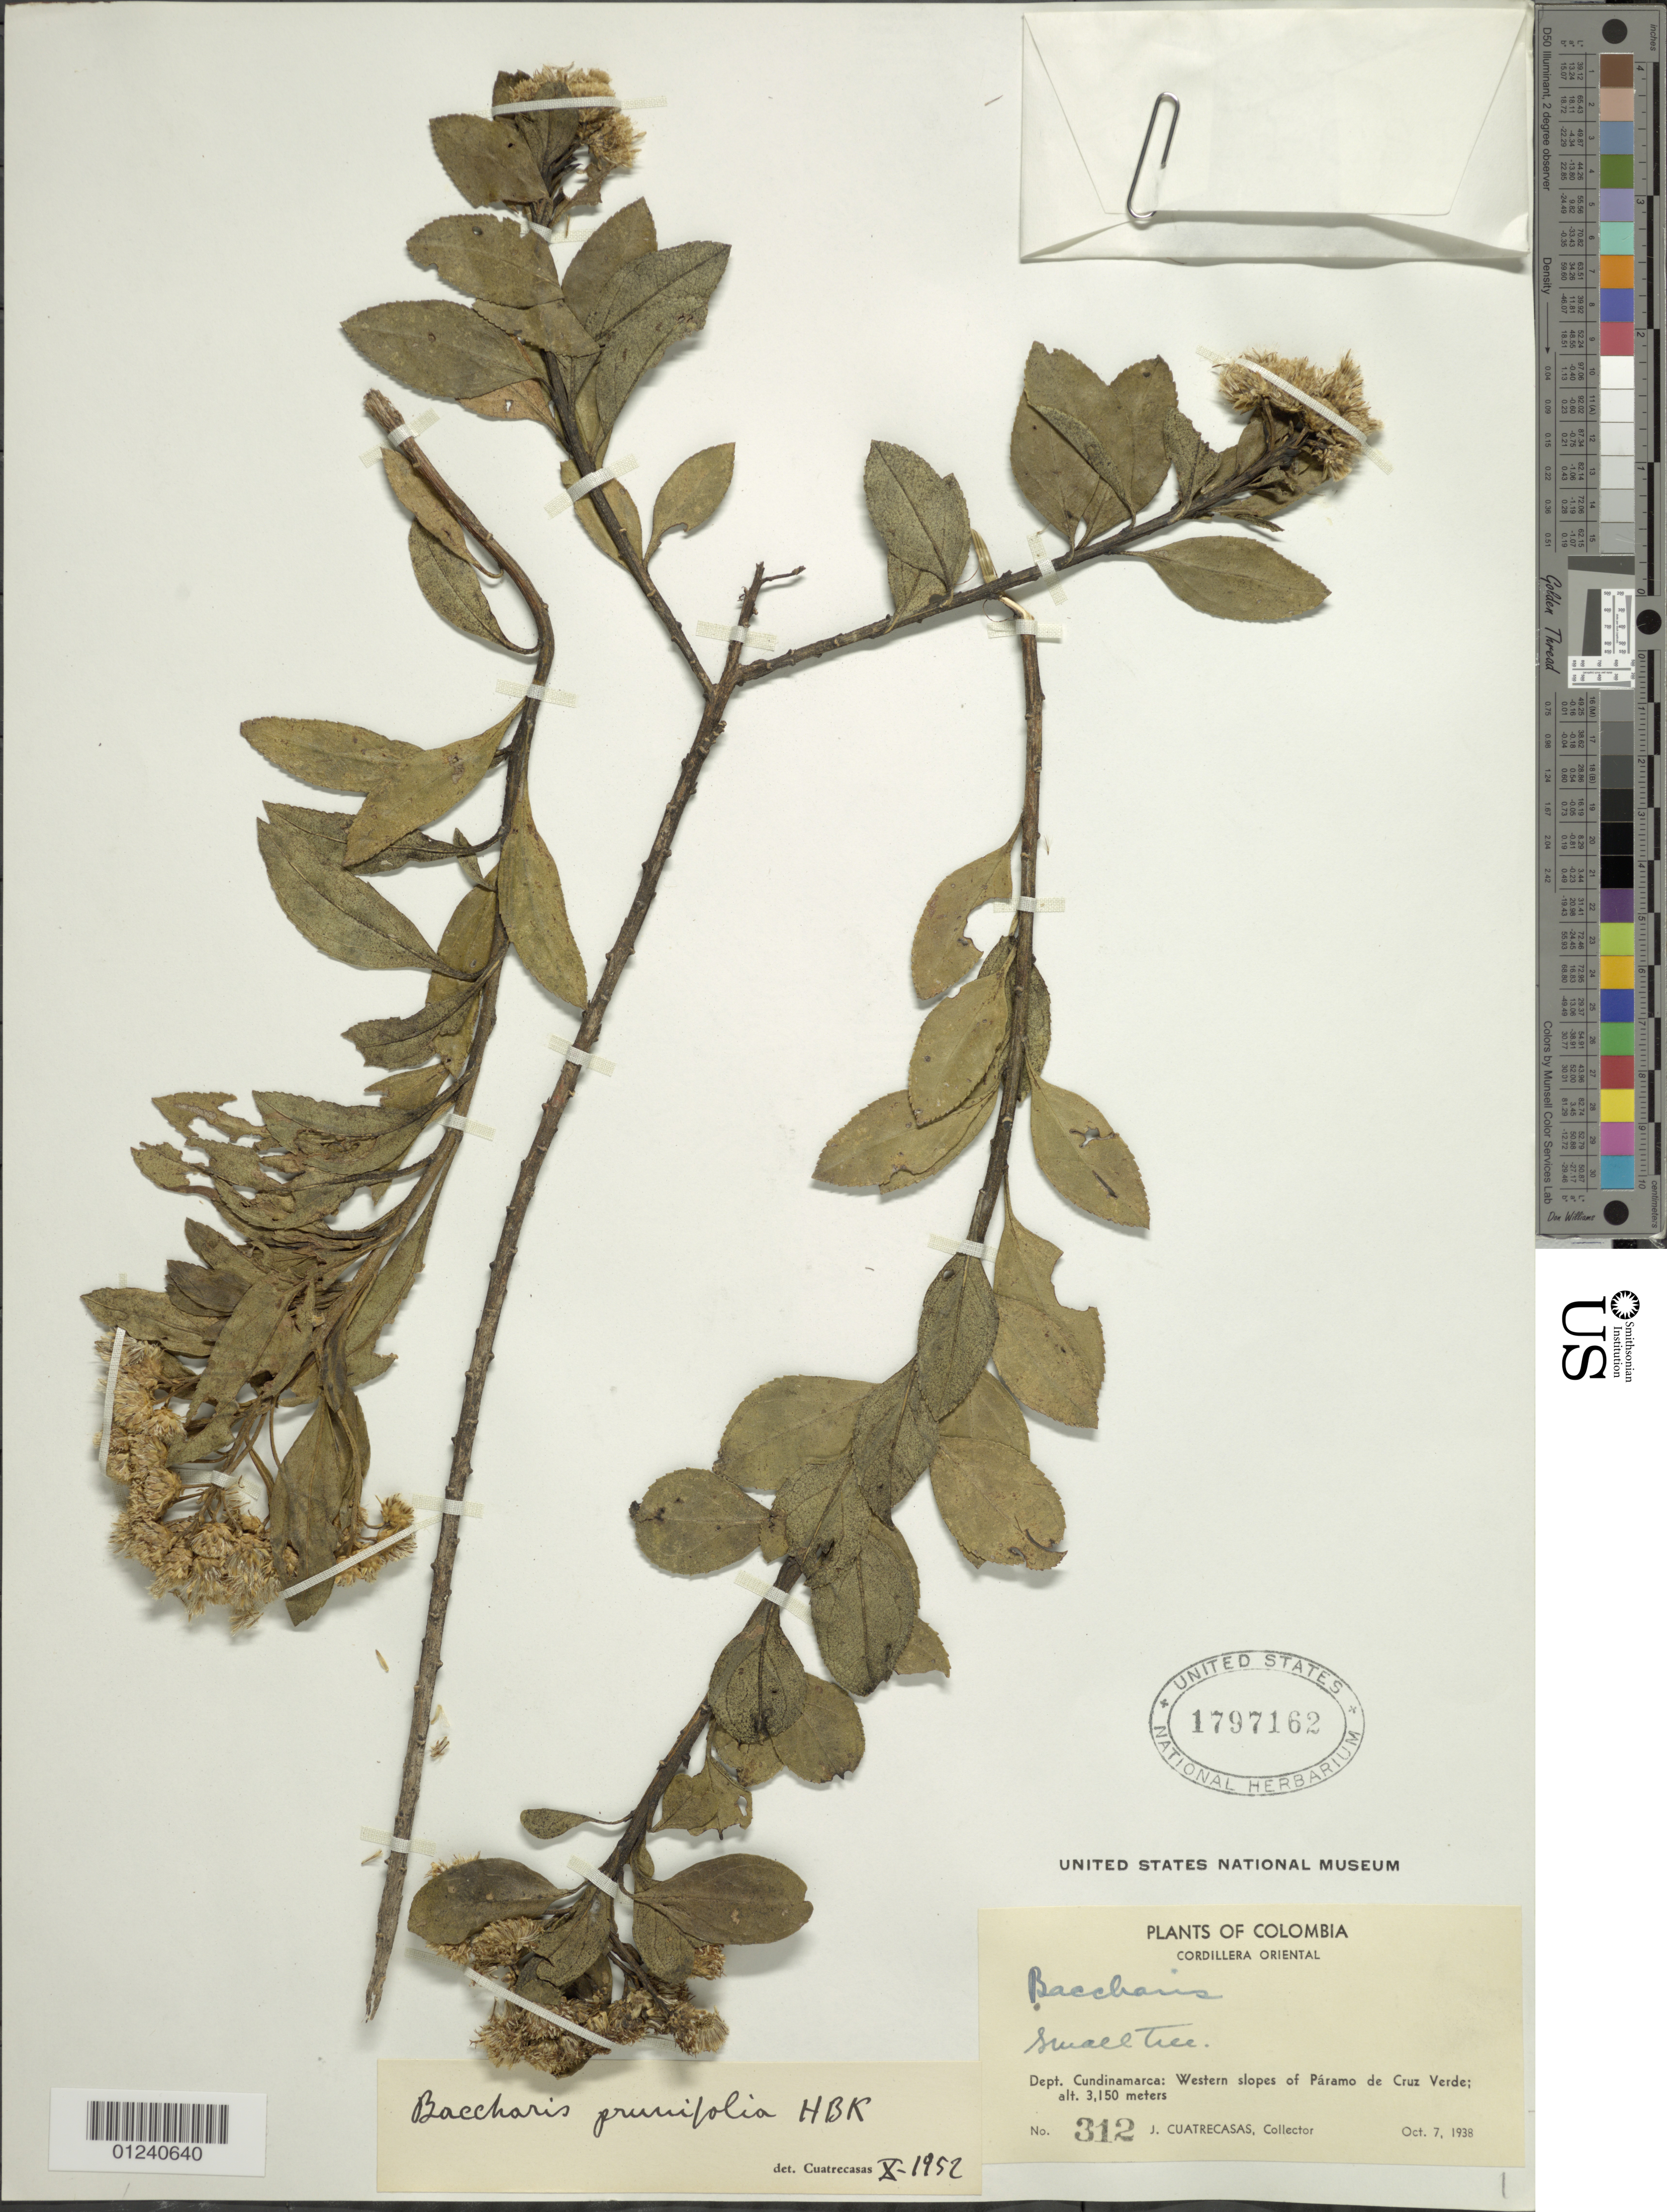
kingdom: Plantae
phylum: Tracheophyta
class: Magnoliopsida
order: Asterales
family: Asteraceae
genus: Baccharis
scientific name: Baccharis prunifolia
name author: Kunth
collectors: J. Cuatrecasas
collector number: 312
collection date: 1938-10-07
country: Colombia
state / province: Cundinamarca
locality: W slopes of Paramo de Cruz Verde.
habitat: Paramo.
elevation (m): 3150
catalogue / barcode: US 1797162